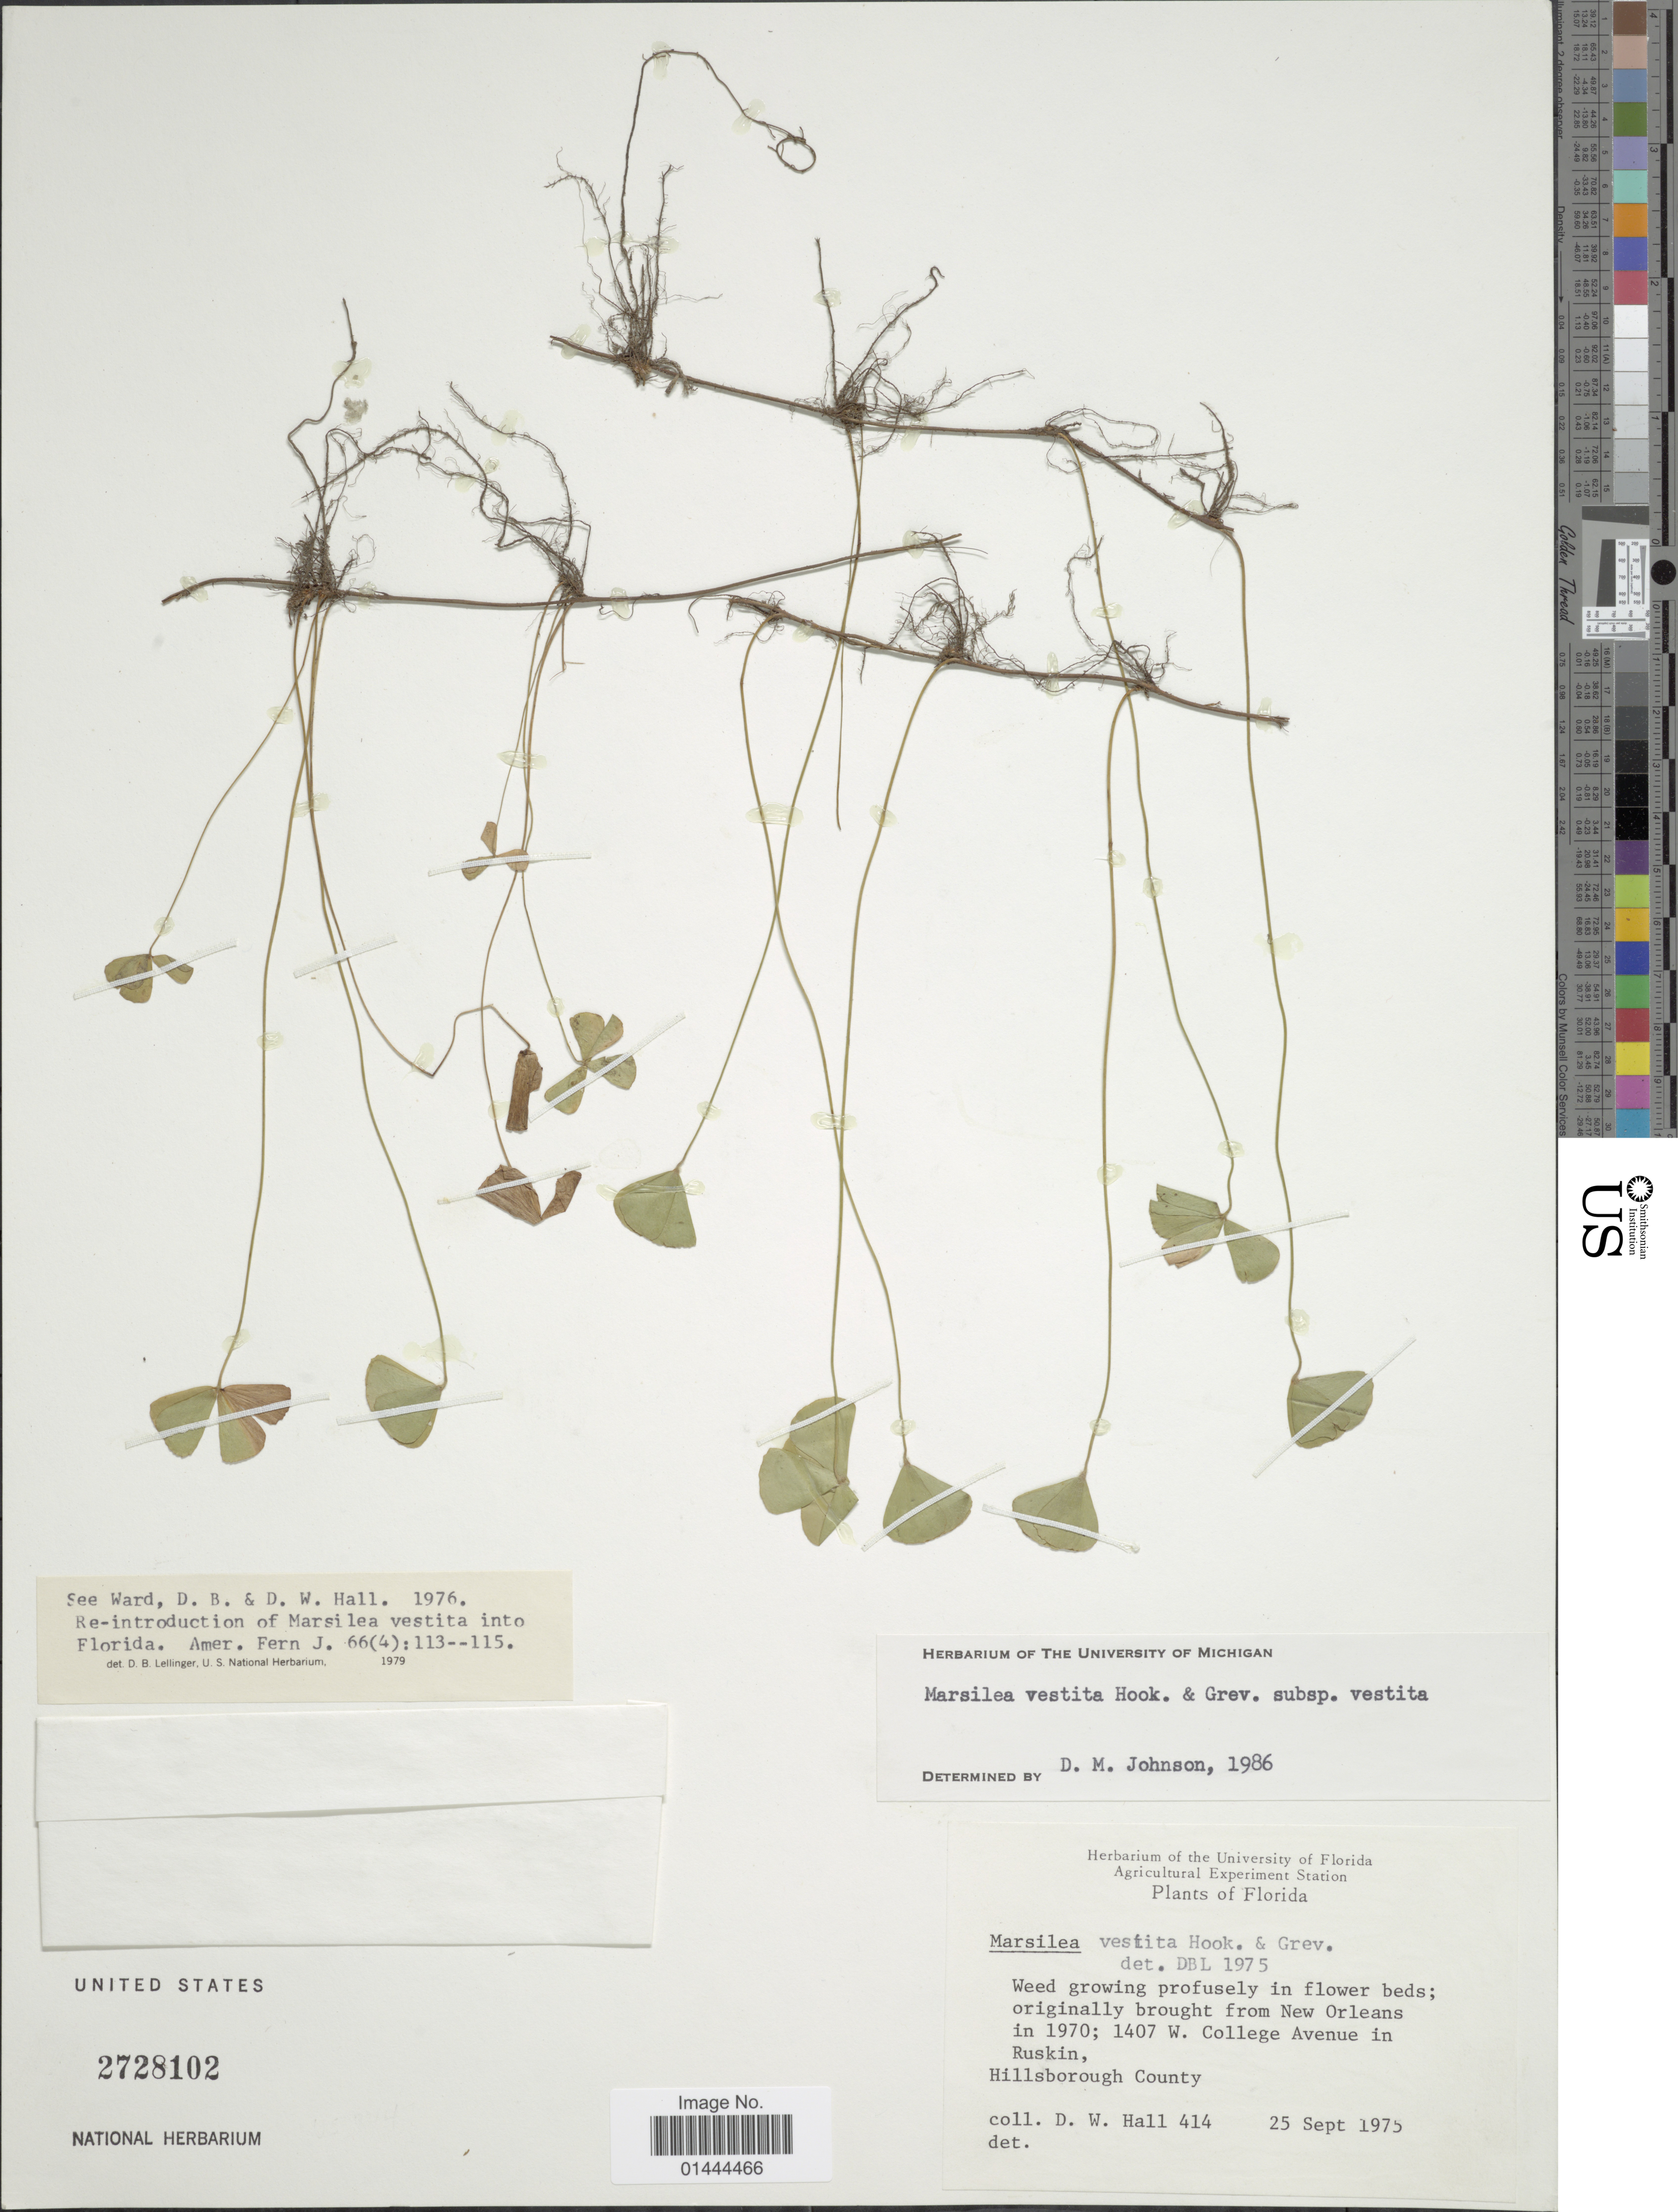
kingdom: Plantae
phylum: Tracheophyta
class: Polypodiopsida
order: Salviniales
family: Marsileaceae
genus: Marsilea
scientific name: Marsilea vestita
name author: Hook. & Grev.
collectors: D. W. Hall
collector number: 414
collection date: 1975-09-25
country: United States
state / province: Florida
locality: Weed growing profusely in flower beds, orginally brought from New Orleans, 1407W., College Avenue in Ruskin, Hillsborough County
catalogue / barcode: US 2728102